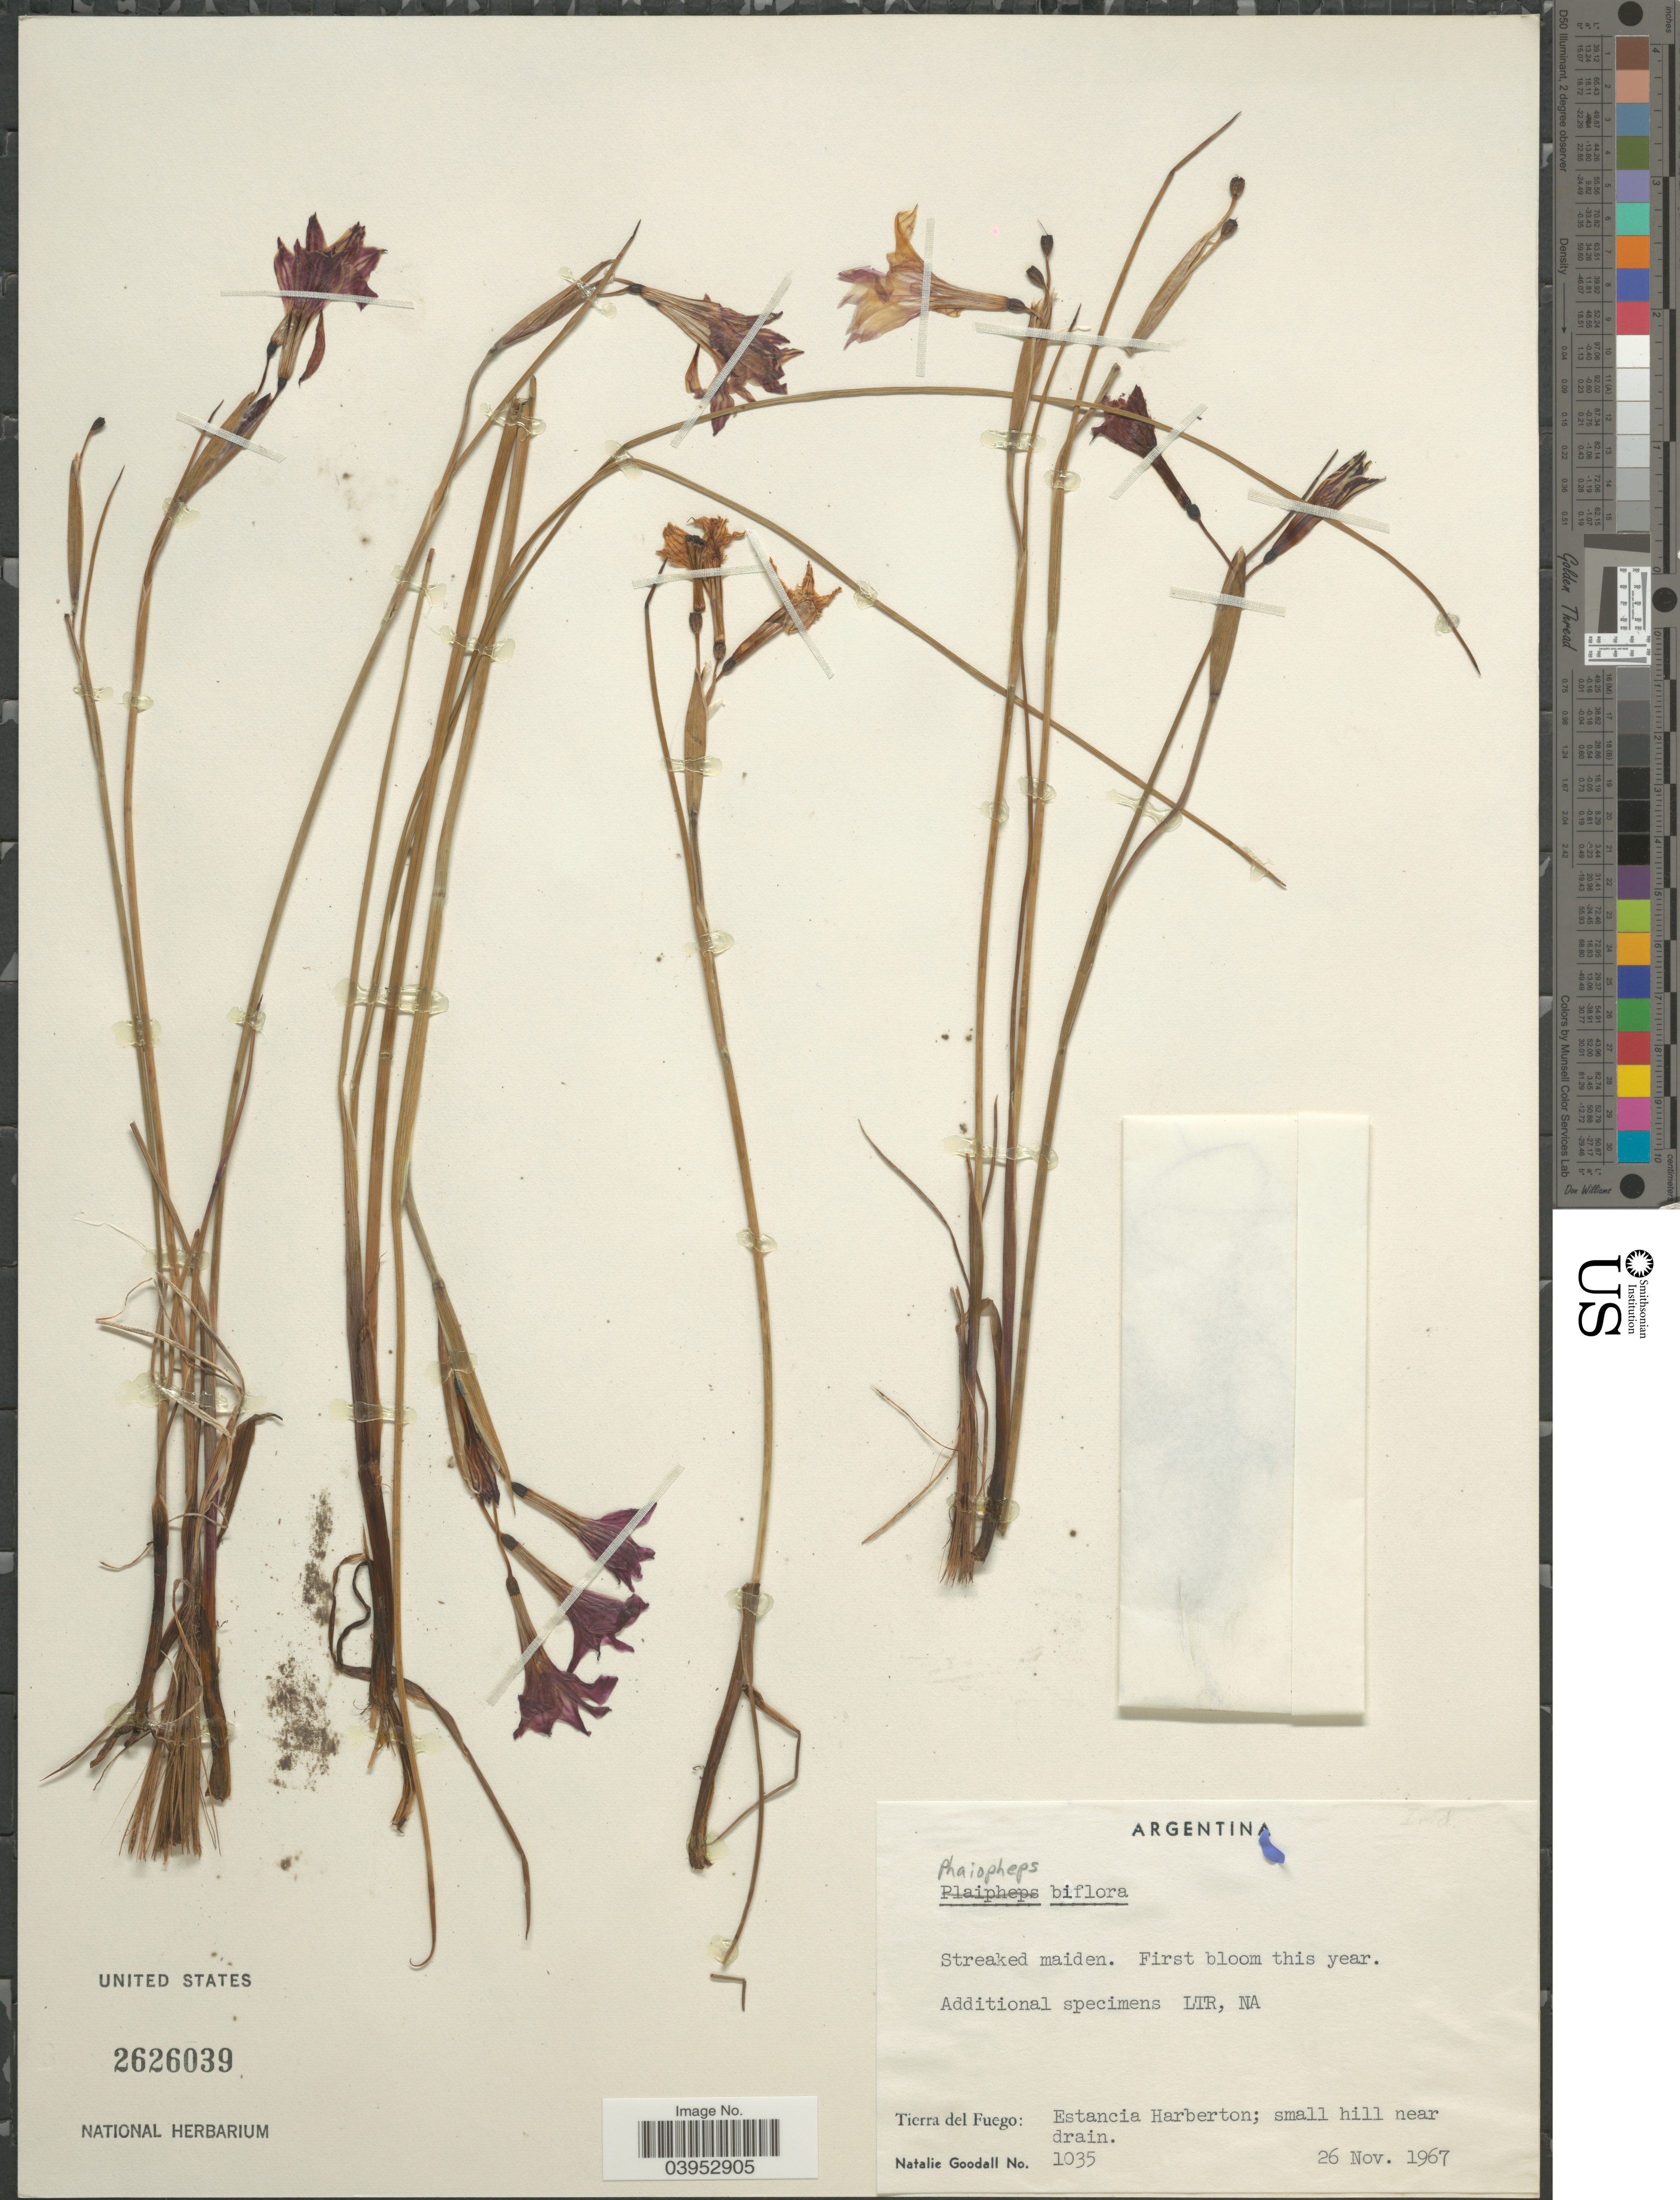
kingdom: Plantae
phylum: Tracheophyta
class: Liliopsida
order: Asparagales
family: Iridaceae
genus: Olsynium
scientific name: Olsynium biflorum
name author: (Thunb.) Goldblatt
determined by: Strong, Mark T., (BOT), Smithsonian Institution - National Museum of Natural History (UNITED STATES)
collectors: N. Goodall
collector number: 1035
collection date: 1967-11-26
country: Argentina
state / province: Tierra del Fuego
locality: Estancia Harberton; small hill near drain.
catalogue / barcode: US 2626039